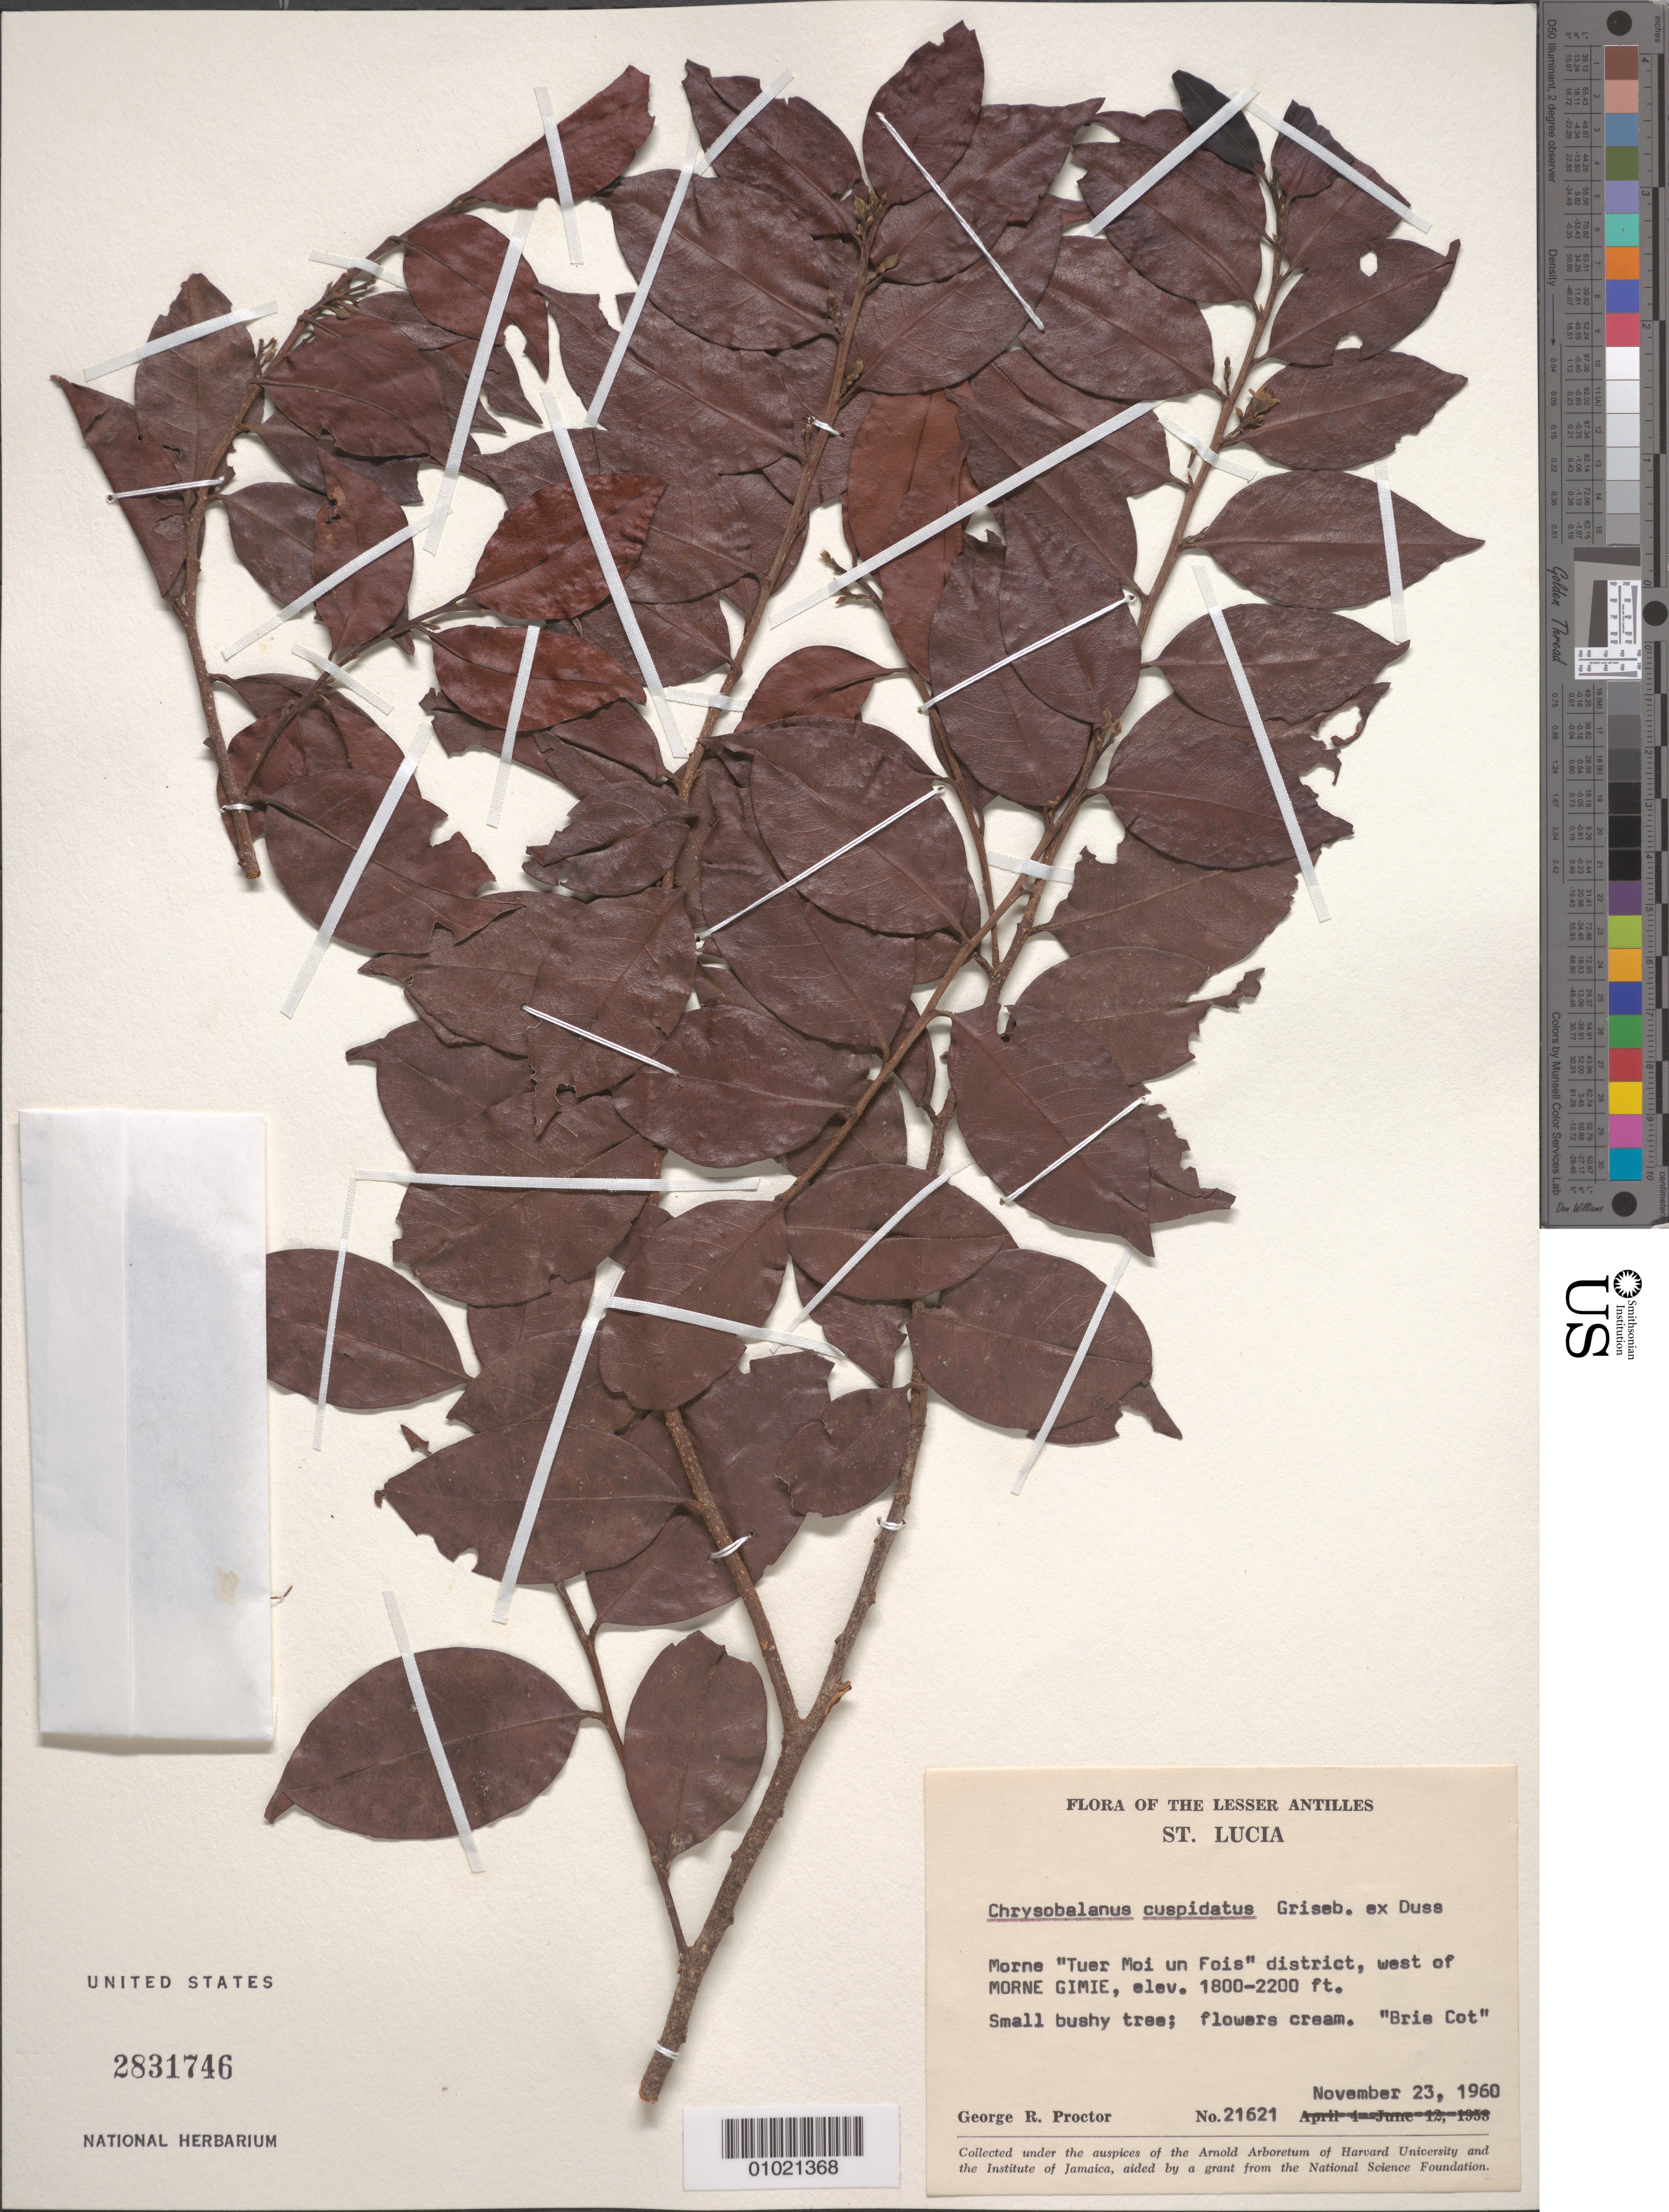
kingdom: Plantae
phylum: Tracheophyta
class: Magnoliopsida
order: Malpighiales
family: Chrysobalanaceae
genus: Chrysobalanus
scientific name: Chrysobalanus cuspidatus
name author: Griseb.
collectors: G. R. Proctor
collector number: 21621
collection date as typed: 23 Nov 1960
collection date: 1960-11-23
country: St. Lucia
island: St. Lucia I.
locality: Morne "Tuer Moi un Fois" district, west of Morne Gimie.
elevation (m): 549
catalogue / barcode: US 2831746